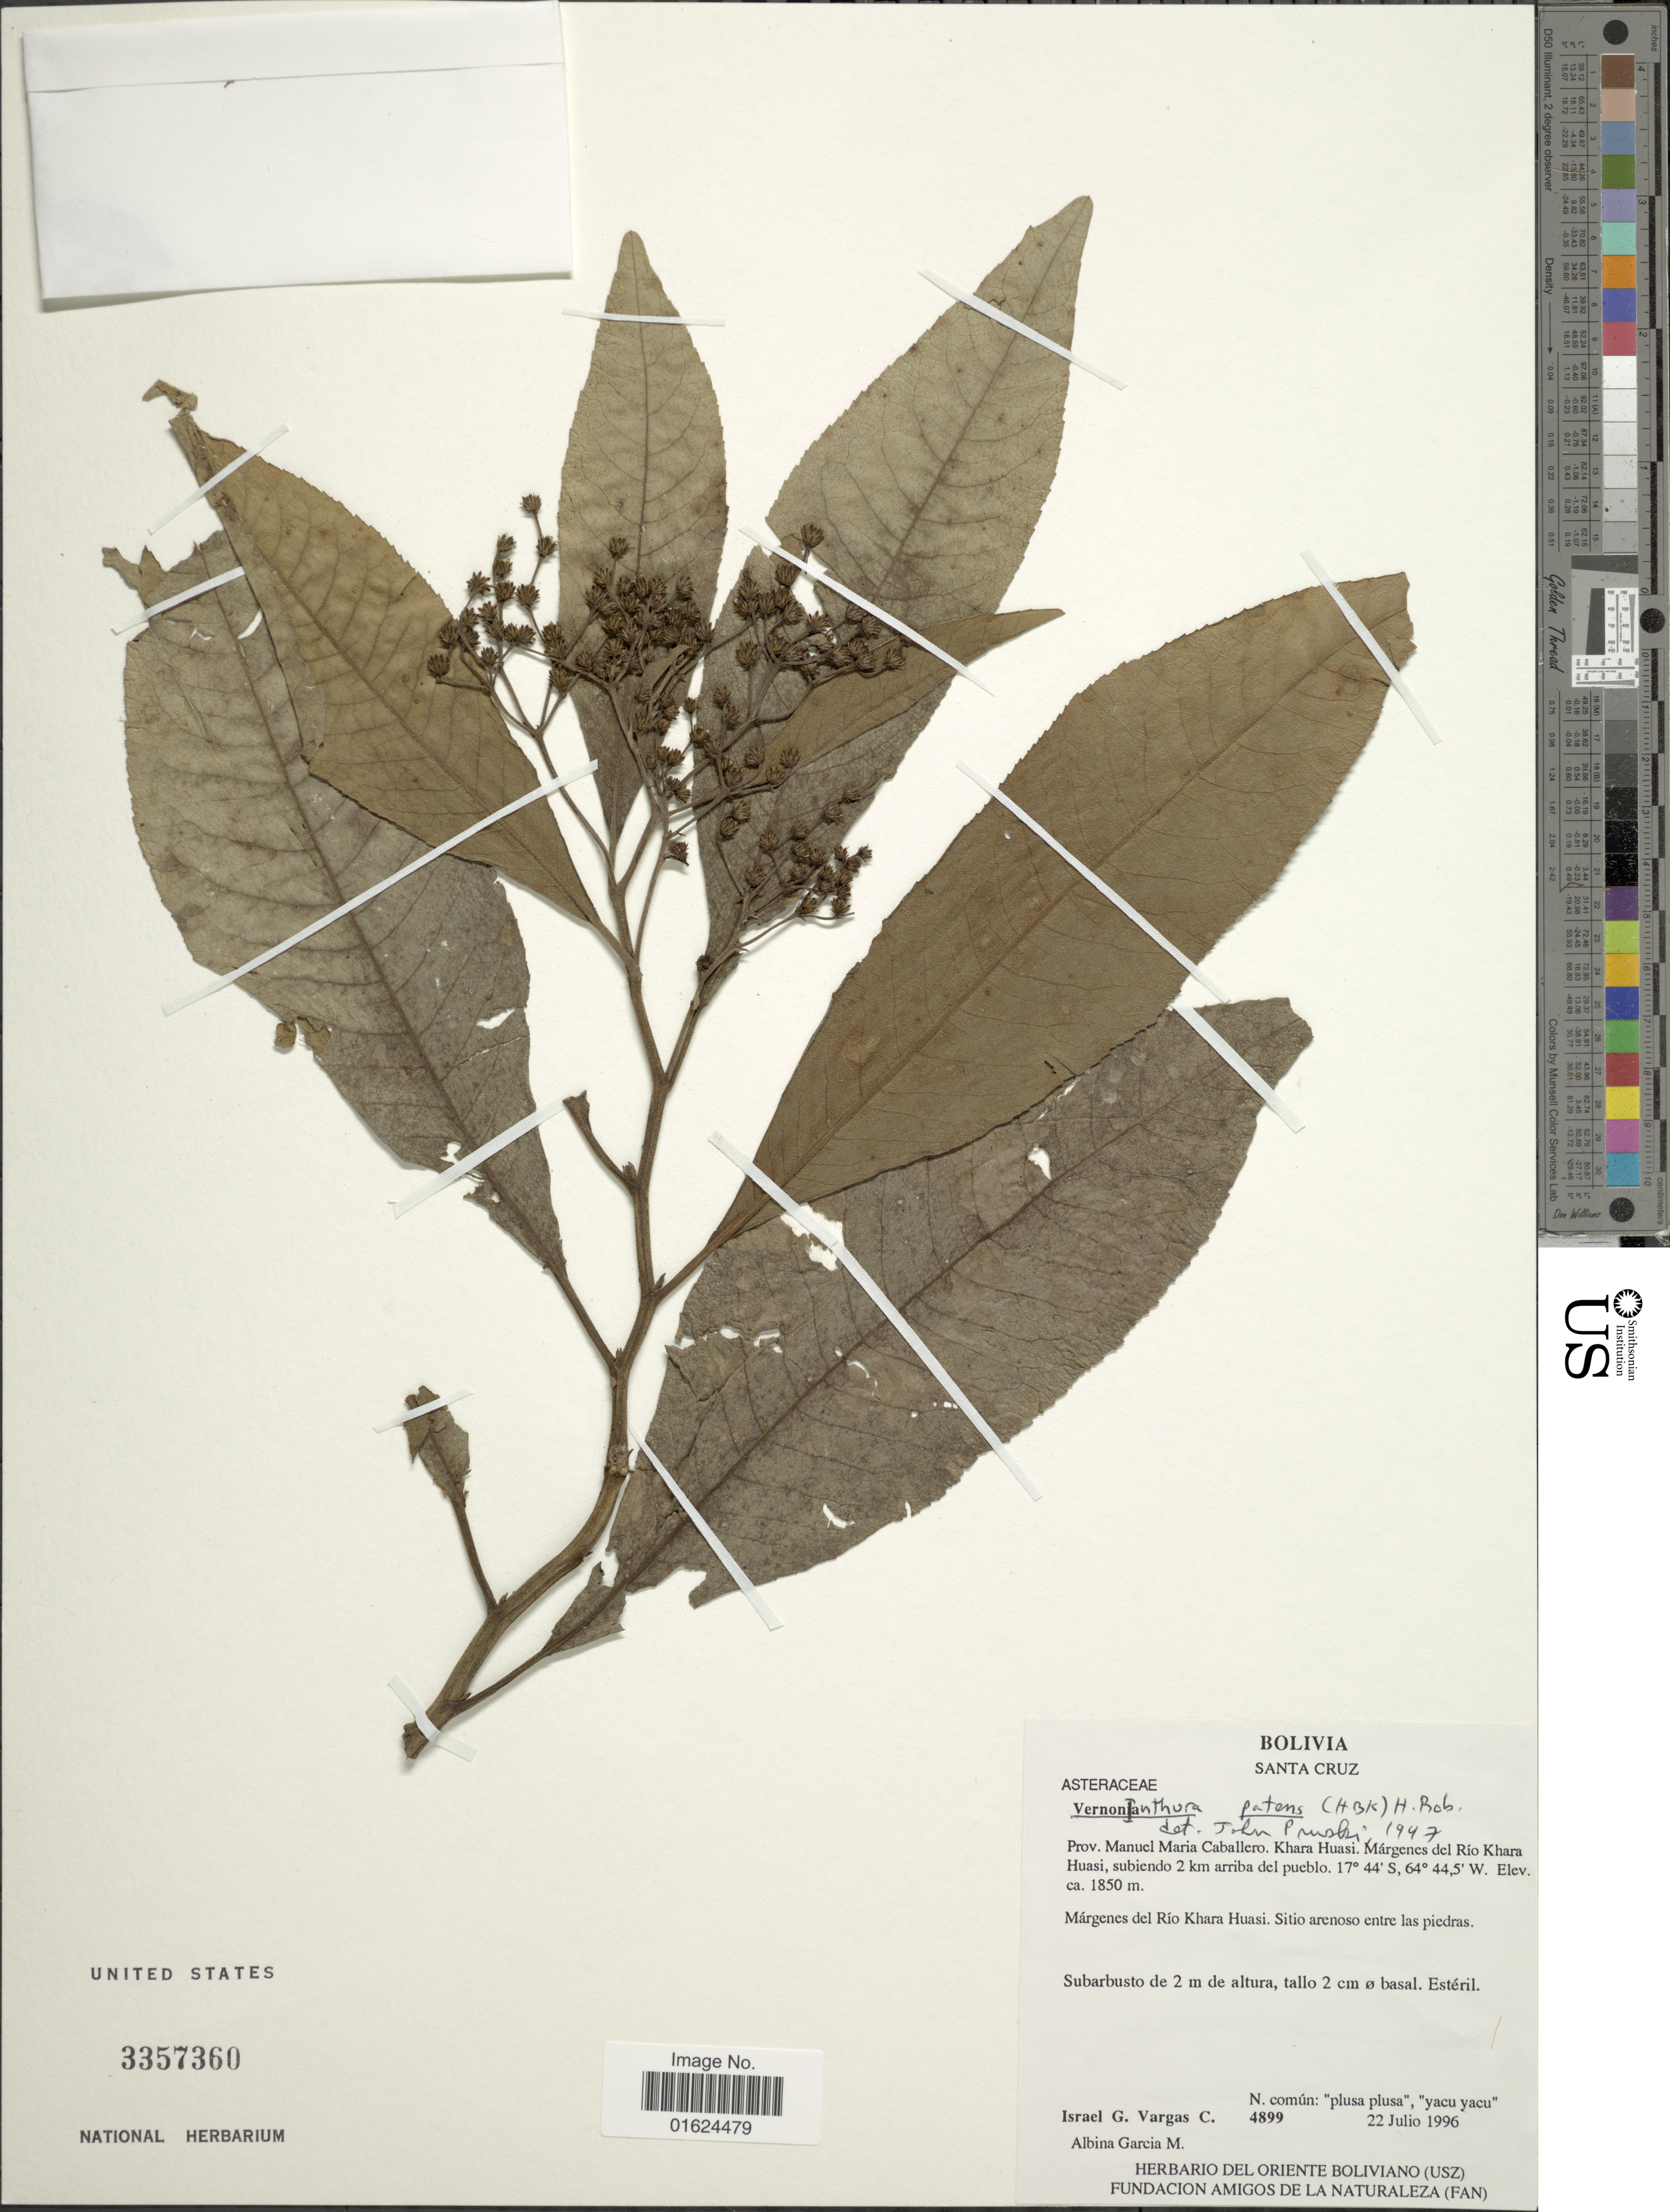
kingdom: Plantae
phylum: Tracheophyta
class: Magnoliopsida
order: Asterales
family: Asteraceae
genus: Vernonanthura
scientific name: Vernonanthura patens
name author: (Kunth) H. Rob.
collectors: I. Vargas C. & A. García M.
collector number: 4899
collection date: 1996-07-22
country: Bolivia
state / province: Santa Cruz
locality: Prov. Manuel Maria Caballero. Khara Huasi Márgenes del Río Khara Huasi, subiendo 2 km arriba del pueblo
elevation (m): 1850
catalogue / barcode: US 3357360